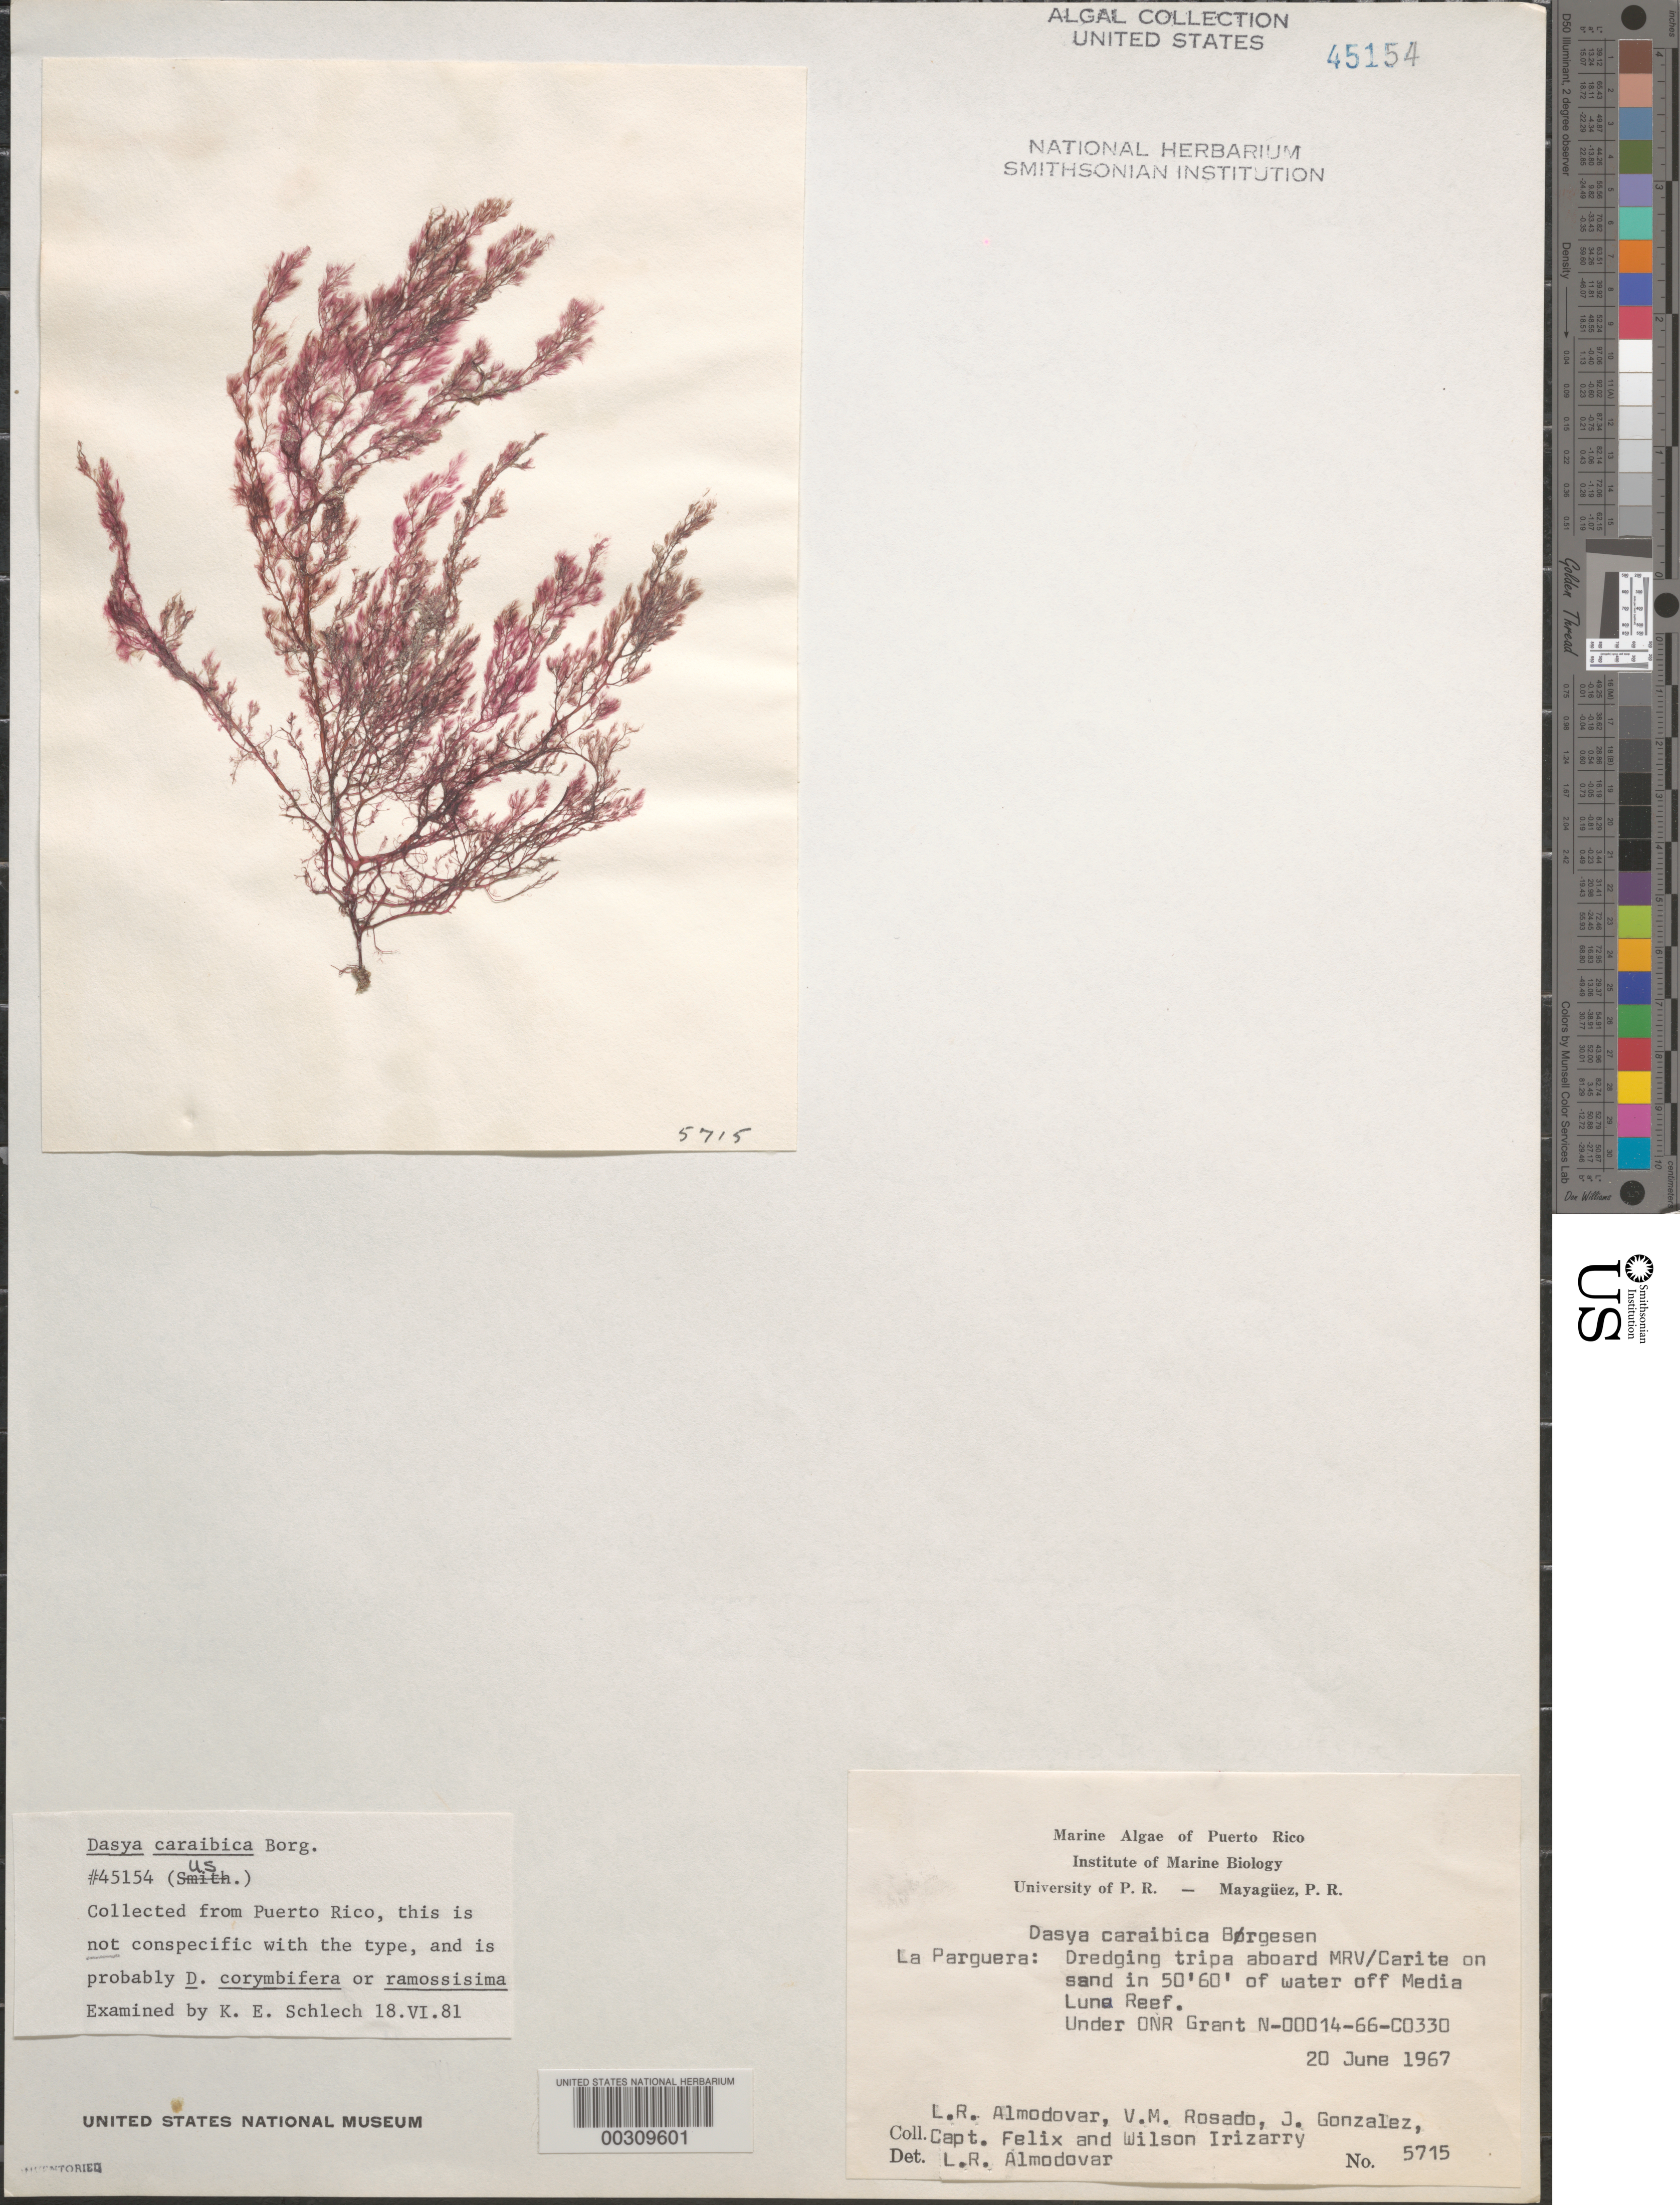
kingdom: Plantae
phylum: Rhodophyta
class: Florideophyceae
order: Ceramiales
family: Dasyaceae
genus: Dasya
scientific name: Dasya caraibica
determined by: Almodovar, L. R.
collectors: L. Almodovar, V. Rosado, J. Gonzalez, C. Felix & W. Irizarry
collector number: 5715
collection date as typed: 20 Jun 1967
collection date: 1967-06-20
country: Puerto Rico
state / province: Lajas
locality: La Parguera, off Media Luna Reef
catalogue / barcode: US 45154